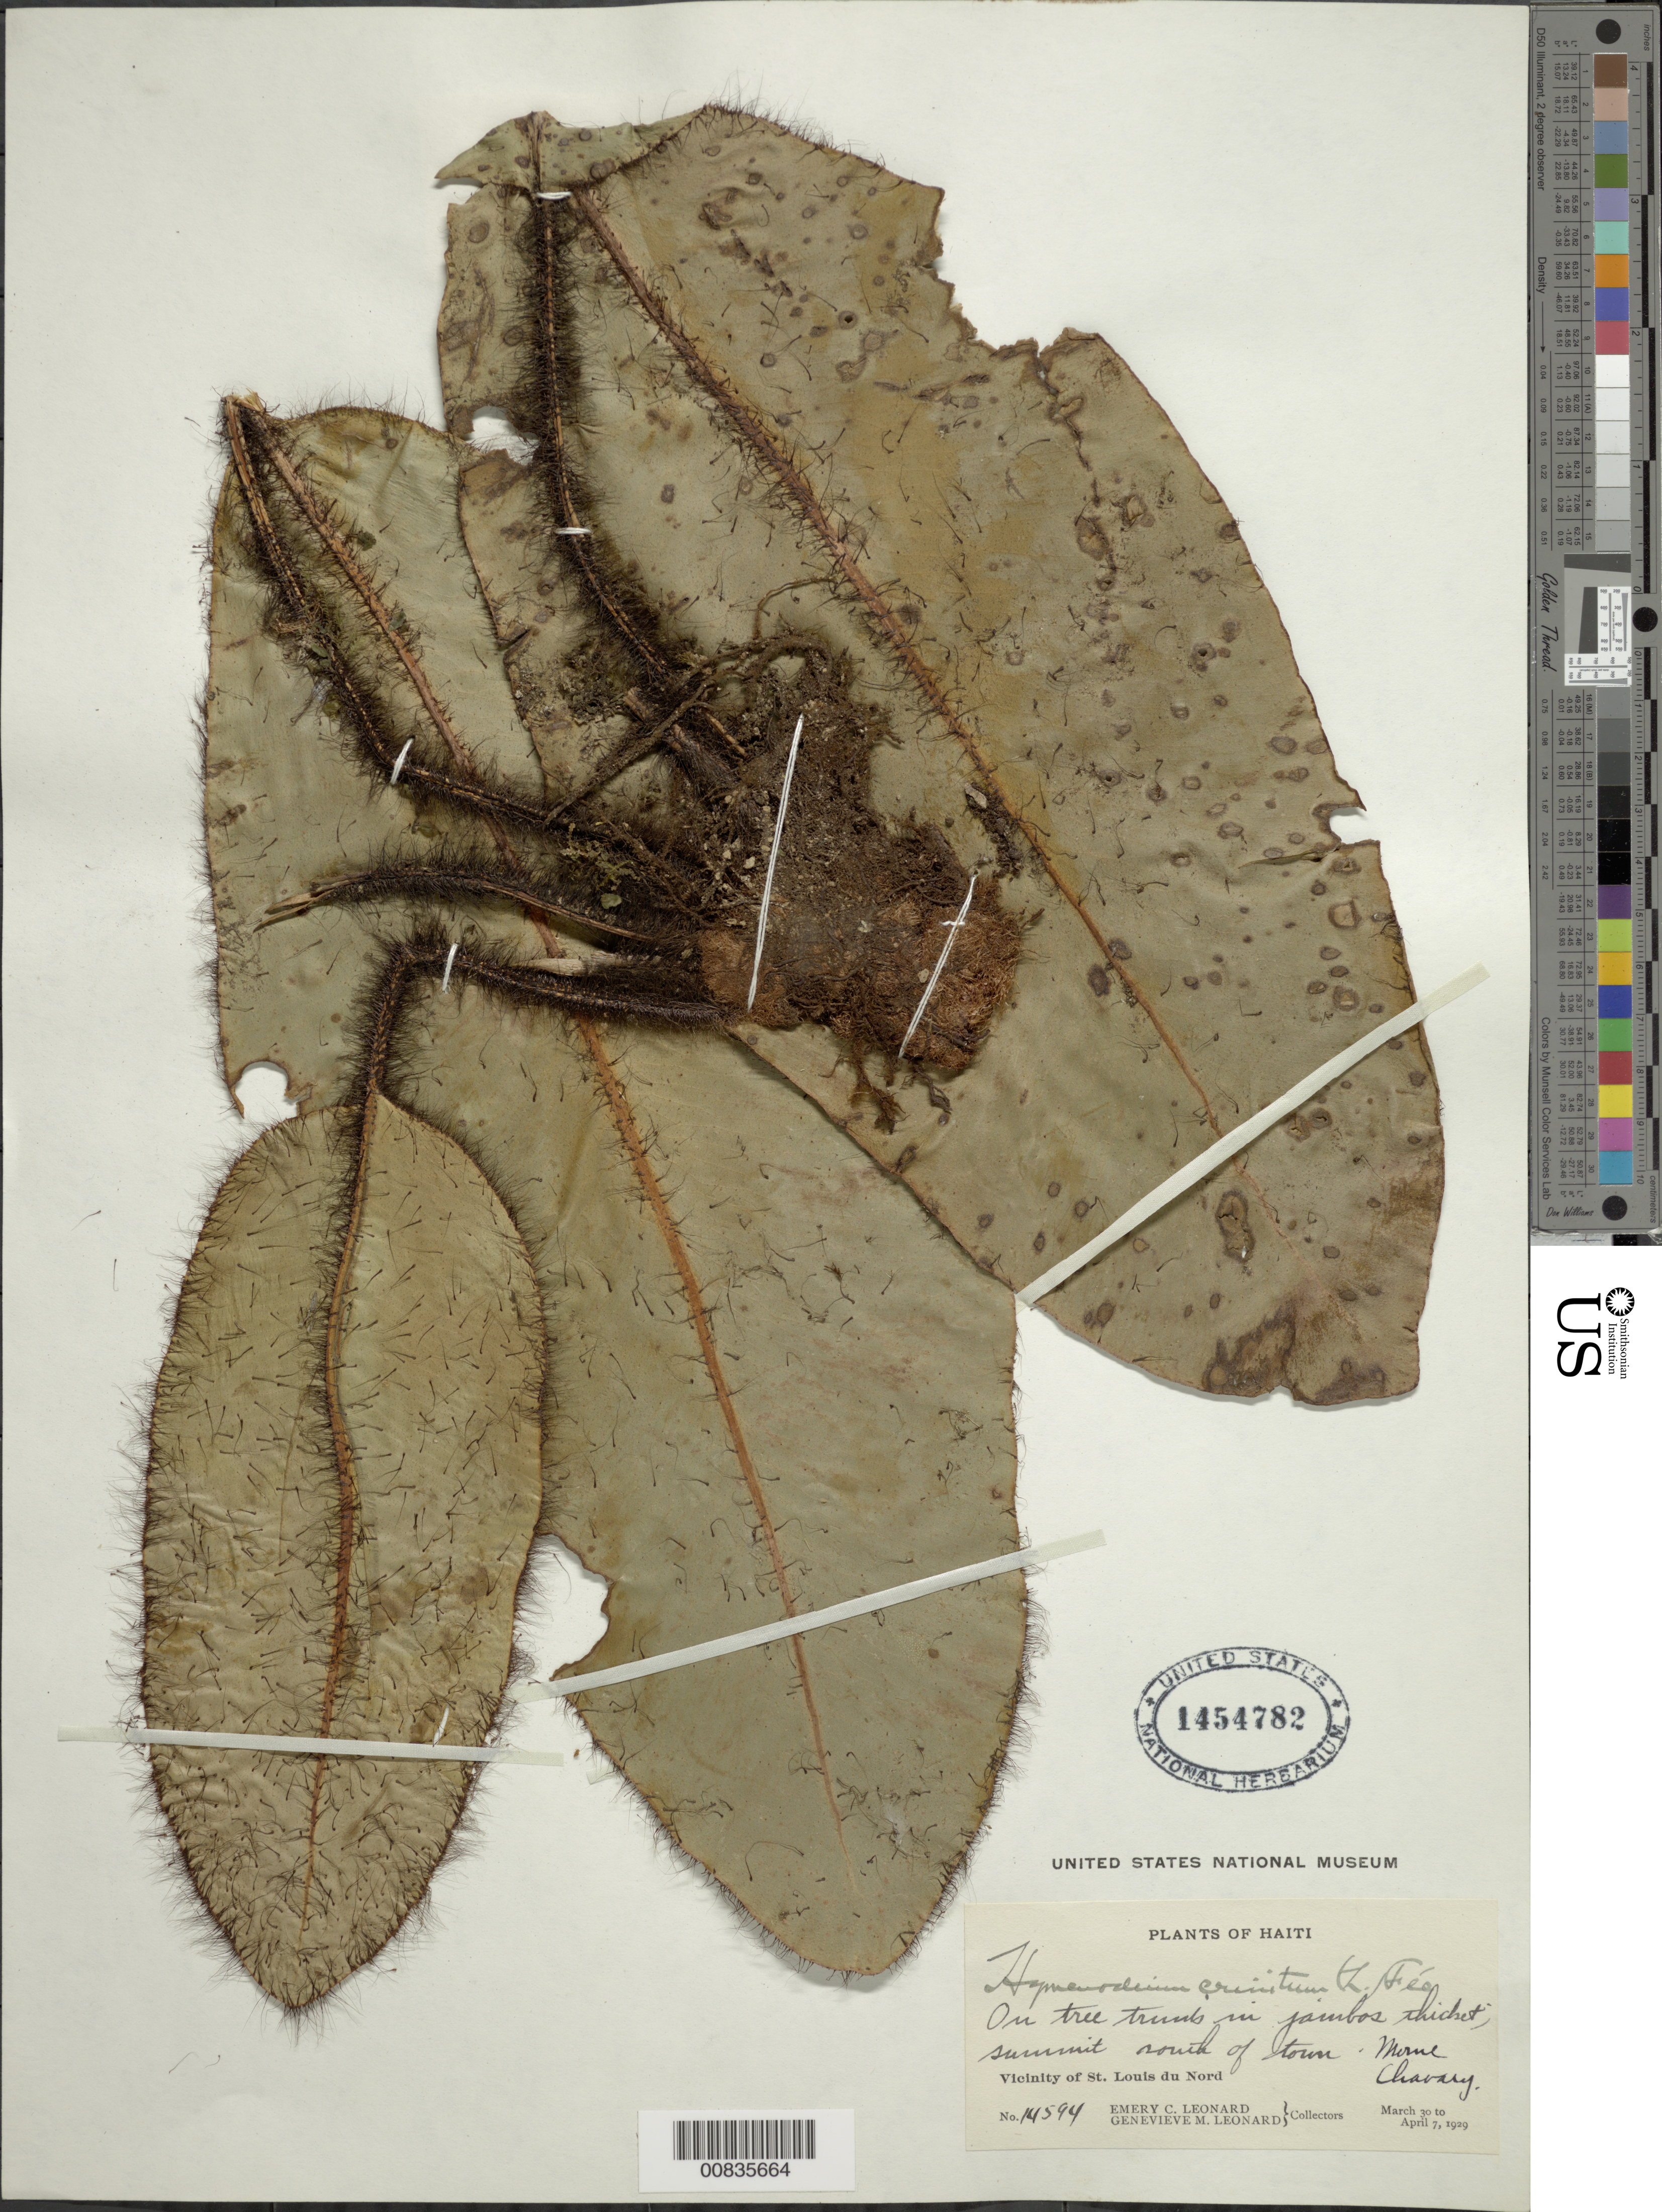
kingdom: Plantae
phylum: Tracheophyta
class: Polypodiopsida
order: Polypodiales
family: Dryopteridaceae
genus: Elaphoglossum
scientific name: Elaphoglossum crinitum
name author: (L.) Christ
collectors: E. C. Leonard & G. M. Leonard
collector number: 14594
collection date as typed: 30 Mar 1929 to 07 Apr 1929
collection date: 1929-03-30/1929-04-07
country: Haiti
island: Hispaniola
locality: St. Louis du Nord, Morne Chavary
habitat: On tree trunk in jambos thicket, summit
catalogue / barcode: US 1454782